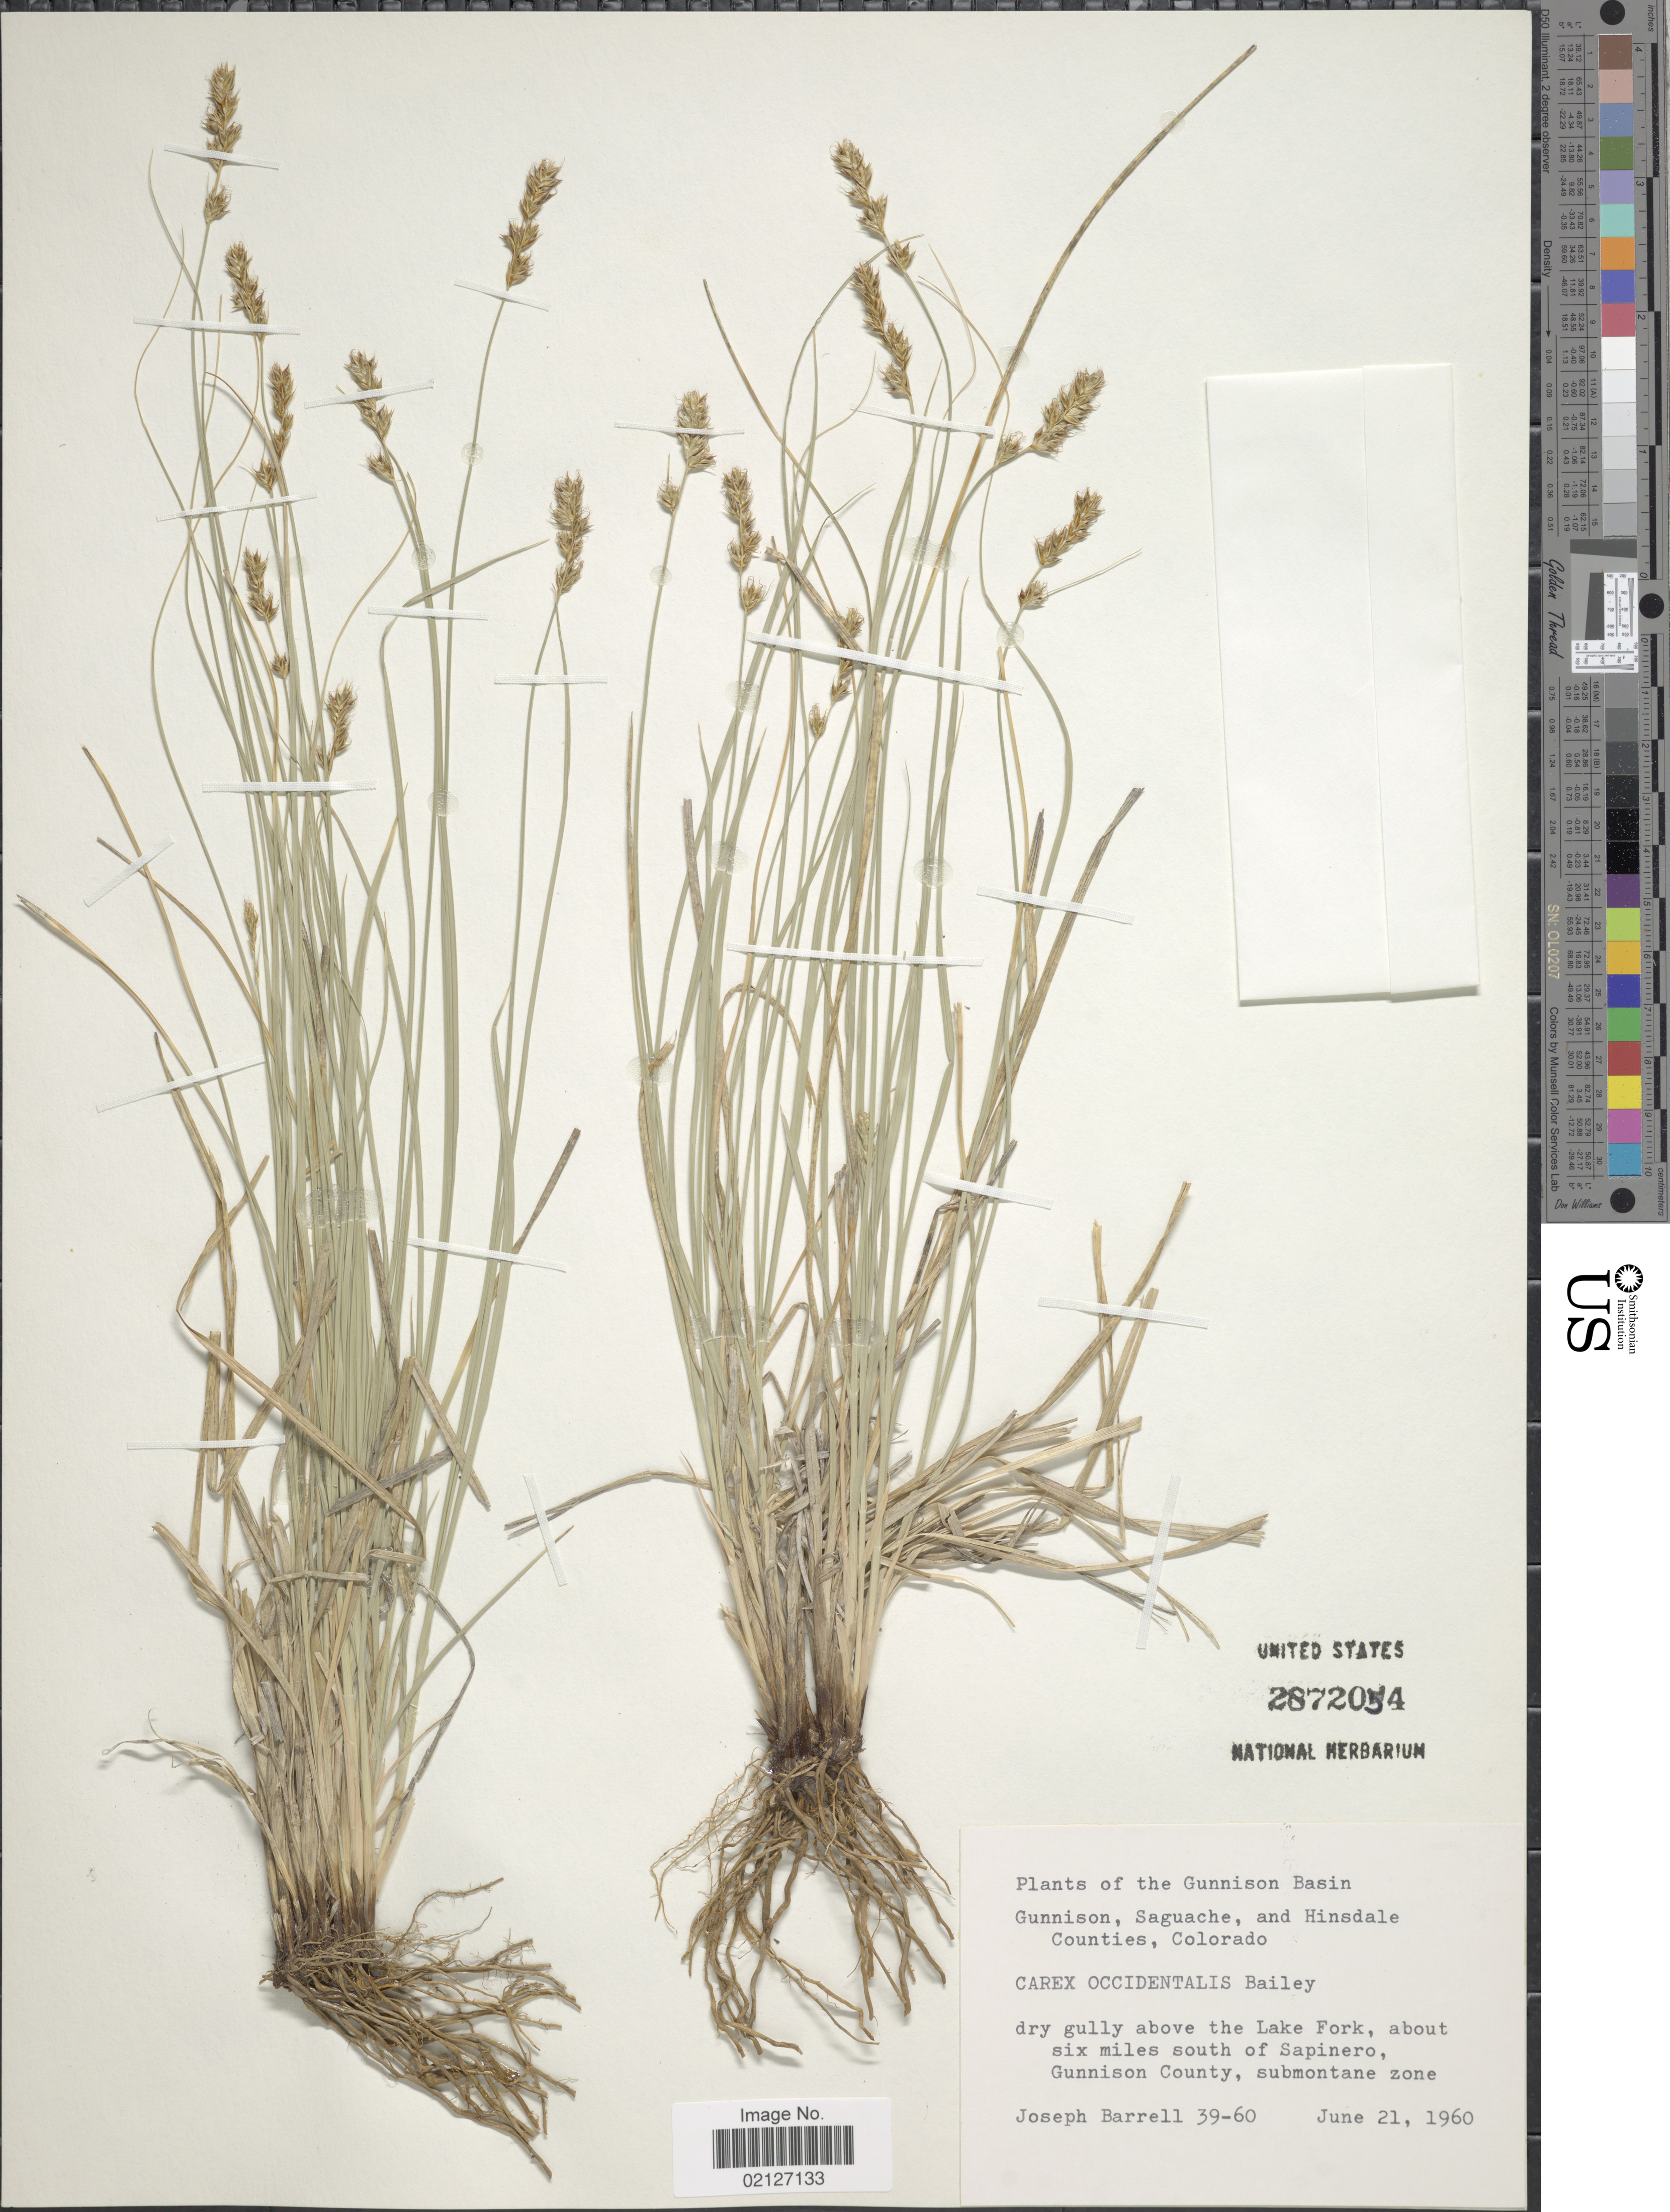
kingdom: Plantae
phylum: Tracheophyta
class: Liliopsida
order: Poales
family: Cyperaceae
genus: Carex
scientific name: Carex occidentalis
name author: L.H. Bailey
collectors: J. Barrell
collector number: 36-60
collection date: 1960-06-21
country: United States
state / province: Colorado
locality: Gunnison Basin, Gunnison, Saguache, and Hinsdale Counties, dry gully above the Lake Fork, about six miles south of Sapinero, Gunnison County, submontane zone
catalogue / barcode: US 2872054